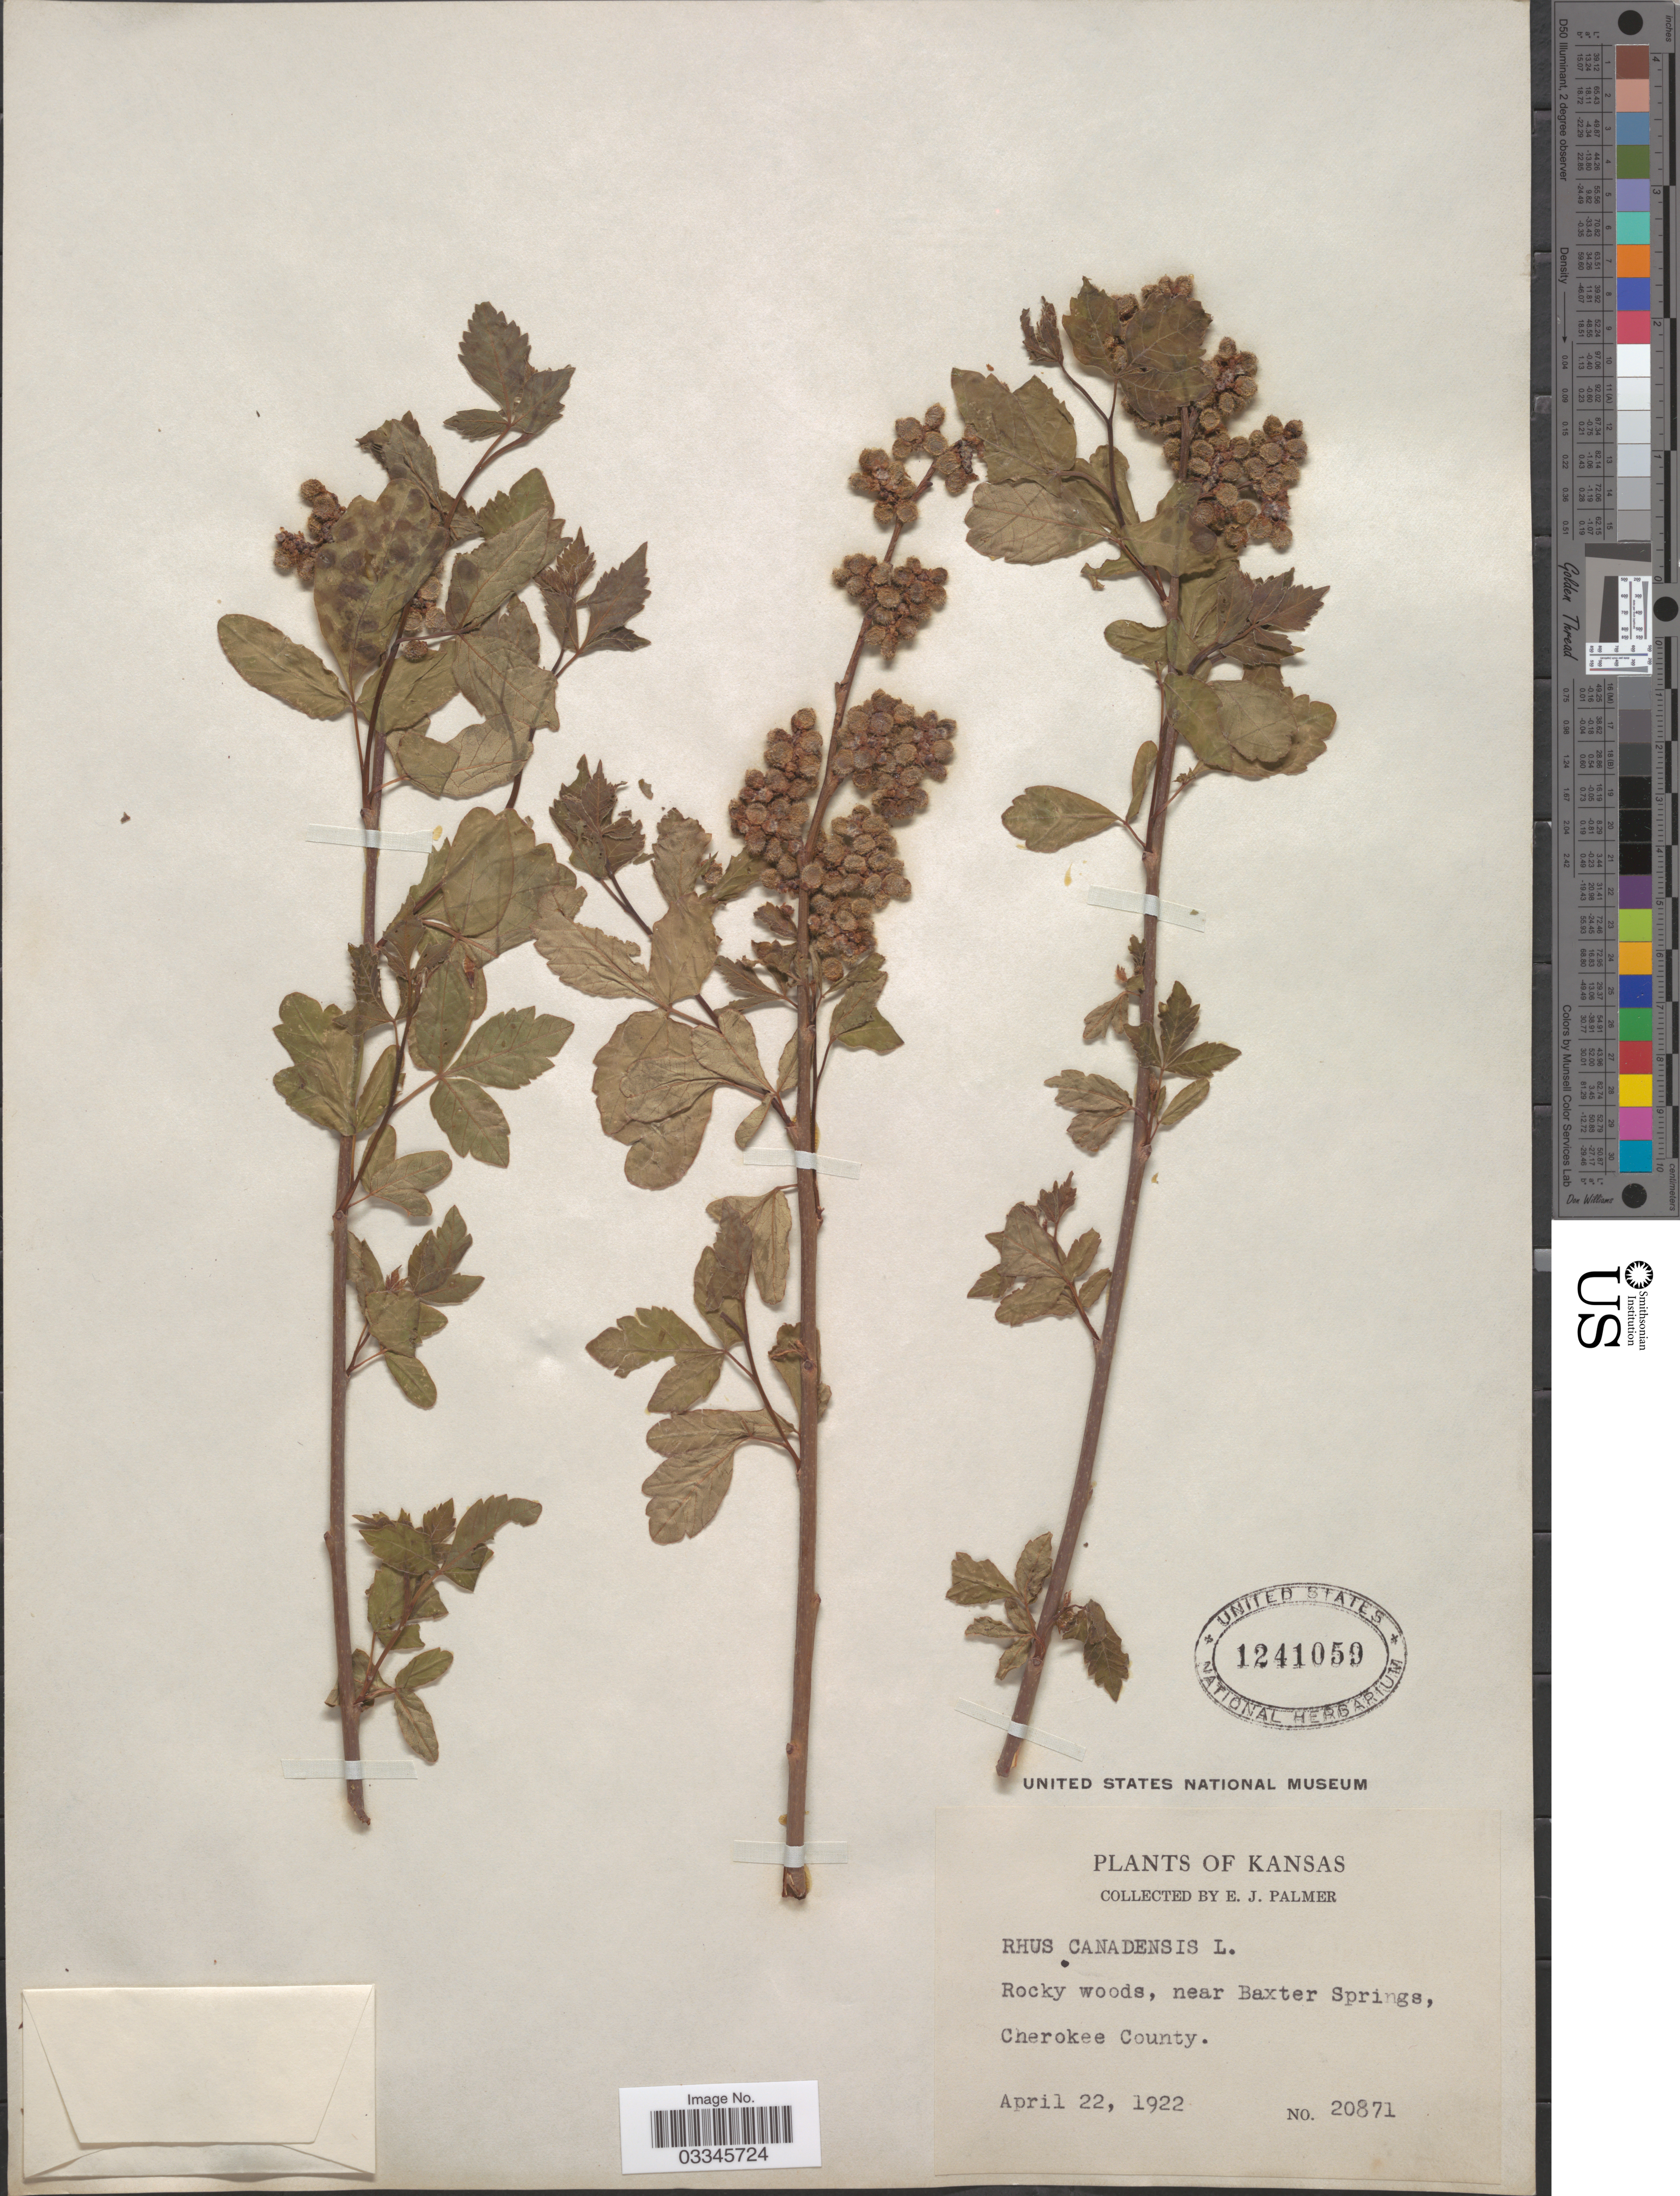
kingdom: Plantae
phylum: Tracheophyta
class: Magnoliopsida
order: Sapindales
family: Anacardiaceae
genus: Rhus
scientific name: Rhus canadensis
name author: Marshall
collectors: E. J. Palmer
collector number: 20871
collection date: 1922-04-22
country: United States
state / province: Kansas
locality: Near Baxter Springs, Cherokee County.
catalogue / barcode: US 1241059